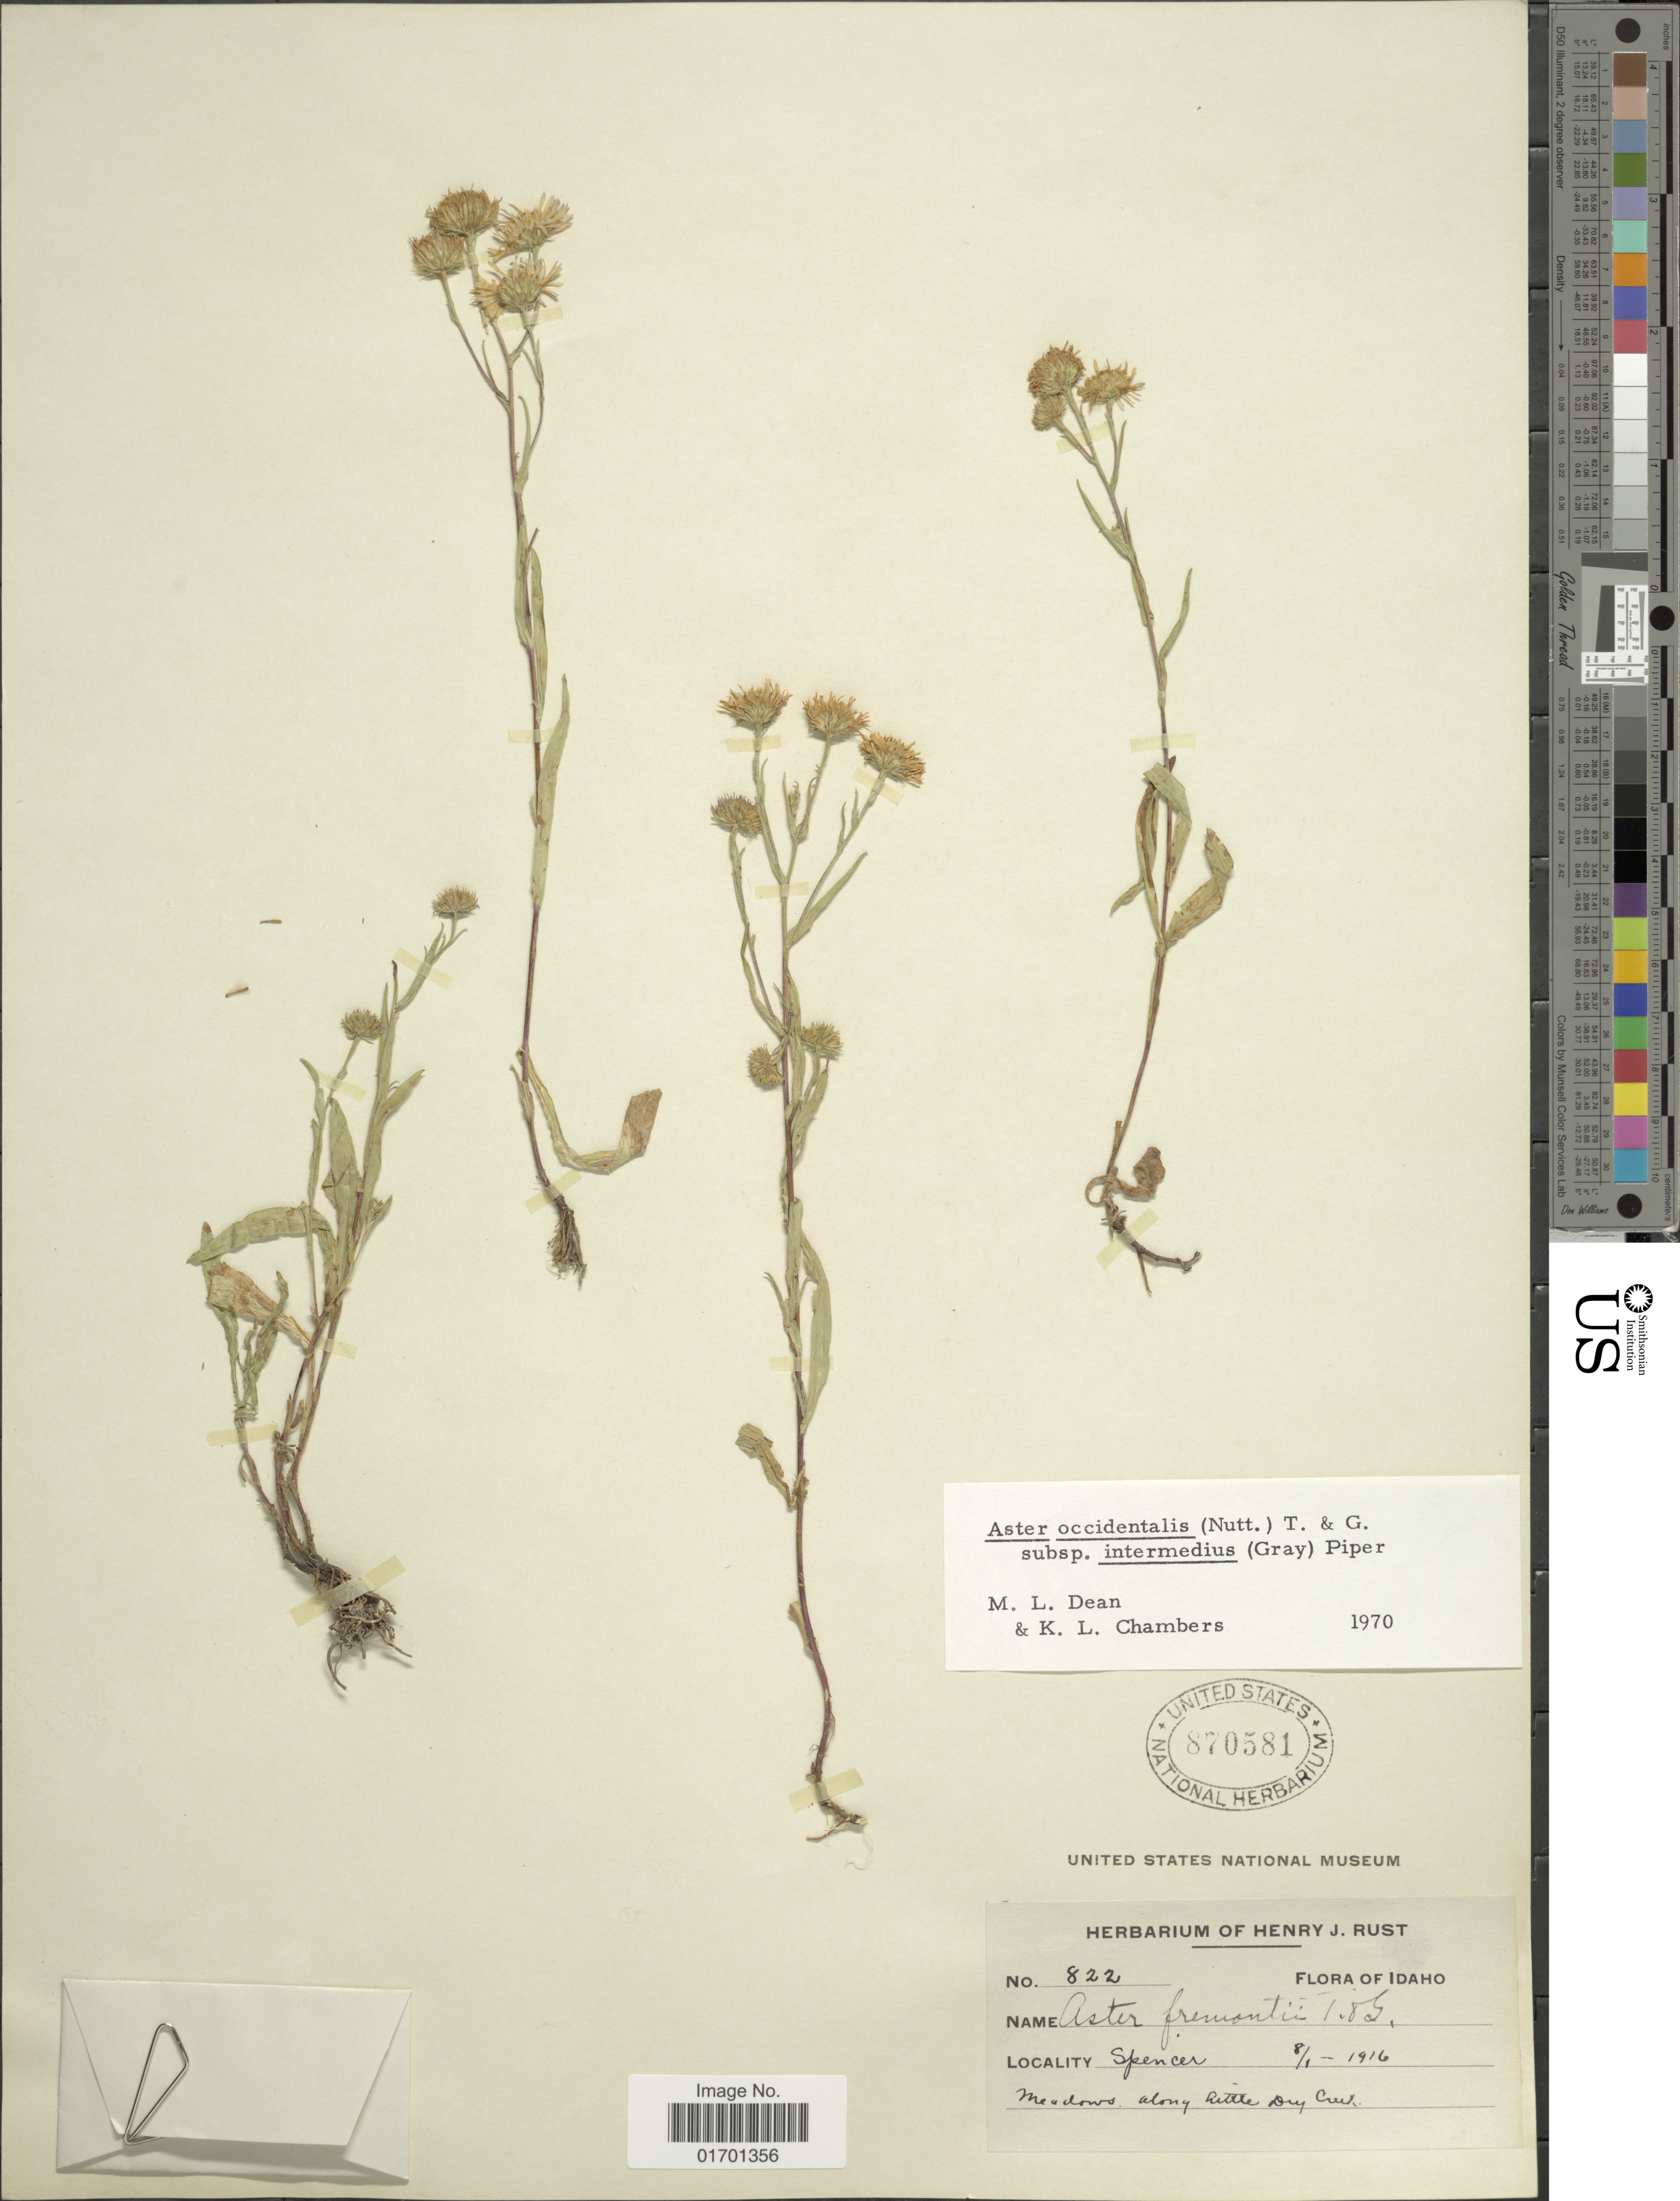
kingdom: Plantae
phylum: Tracheophyta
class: Magnoliopsida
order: Asterales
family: Asteraceae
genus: Symphyotrichum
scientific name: Symphyotrichum spathulatum var. intermedium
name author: (A. Gray) G.L. Nesom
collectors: ex herb. Henry J. Rust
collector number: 822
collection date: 1916-01-08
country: United States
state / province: Idaho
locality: Spencer, meadows along Little Dry Creek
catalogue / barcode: US 870581